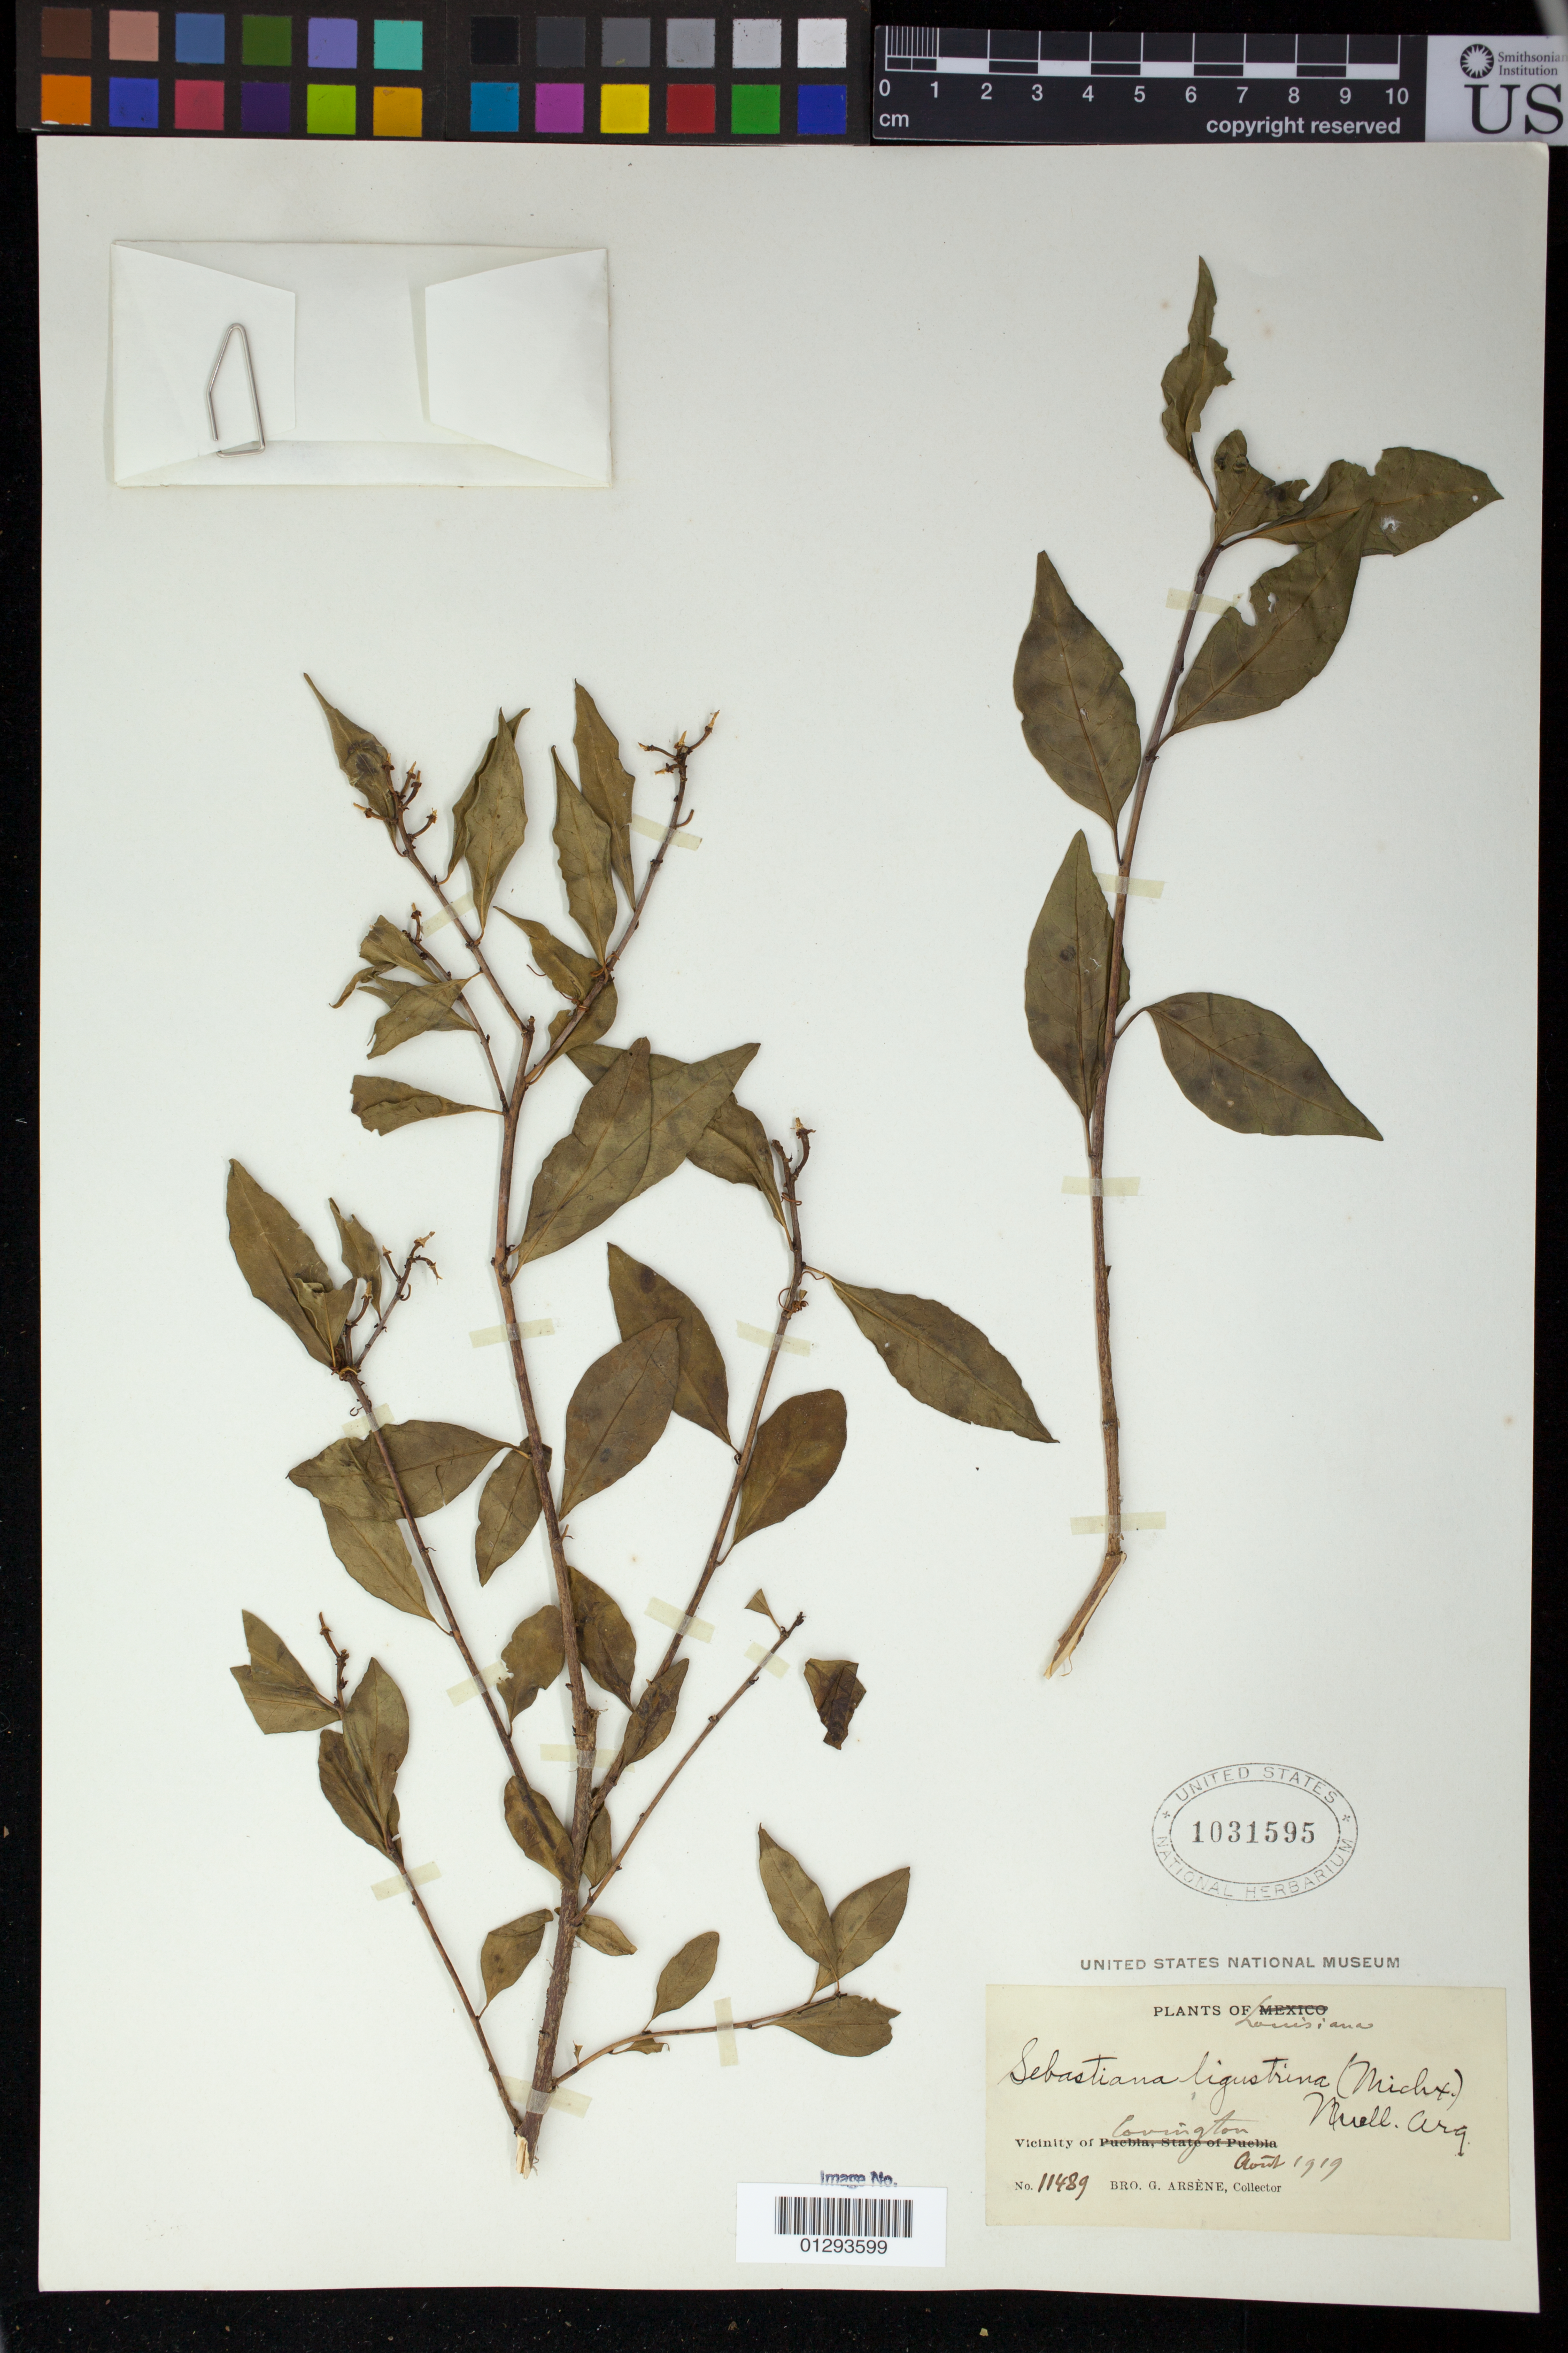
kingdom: Plantae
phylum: Tracheophyta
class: Magnoliopsida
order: Malpighiales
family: Euphorbiaceae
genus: Sebastiania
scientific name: Sebastiania fruticosa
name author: (Bartram) Fernald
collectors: Bro. G. Arsène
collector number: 11489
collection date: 1919-08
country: United States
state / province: Louisiana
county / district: Saint Tammany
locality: Vicinity of Covington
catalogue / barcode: US 1031595